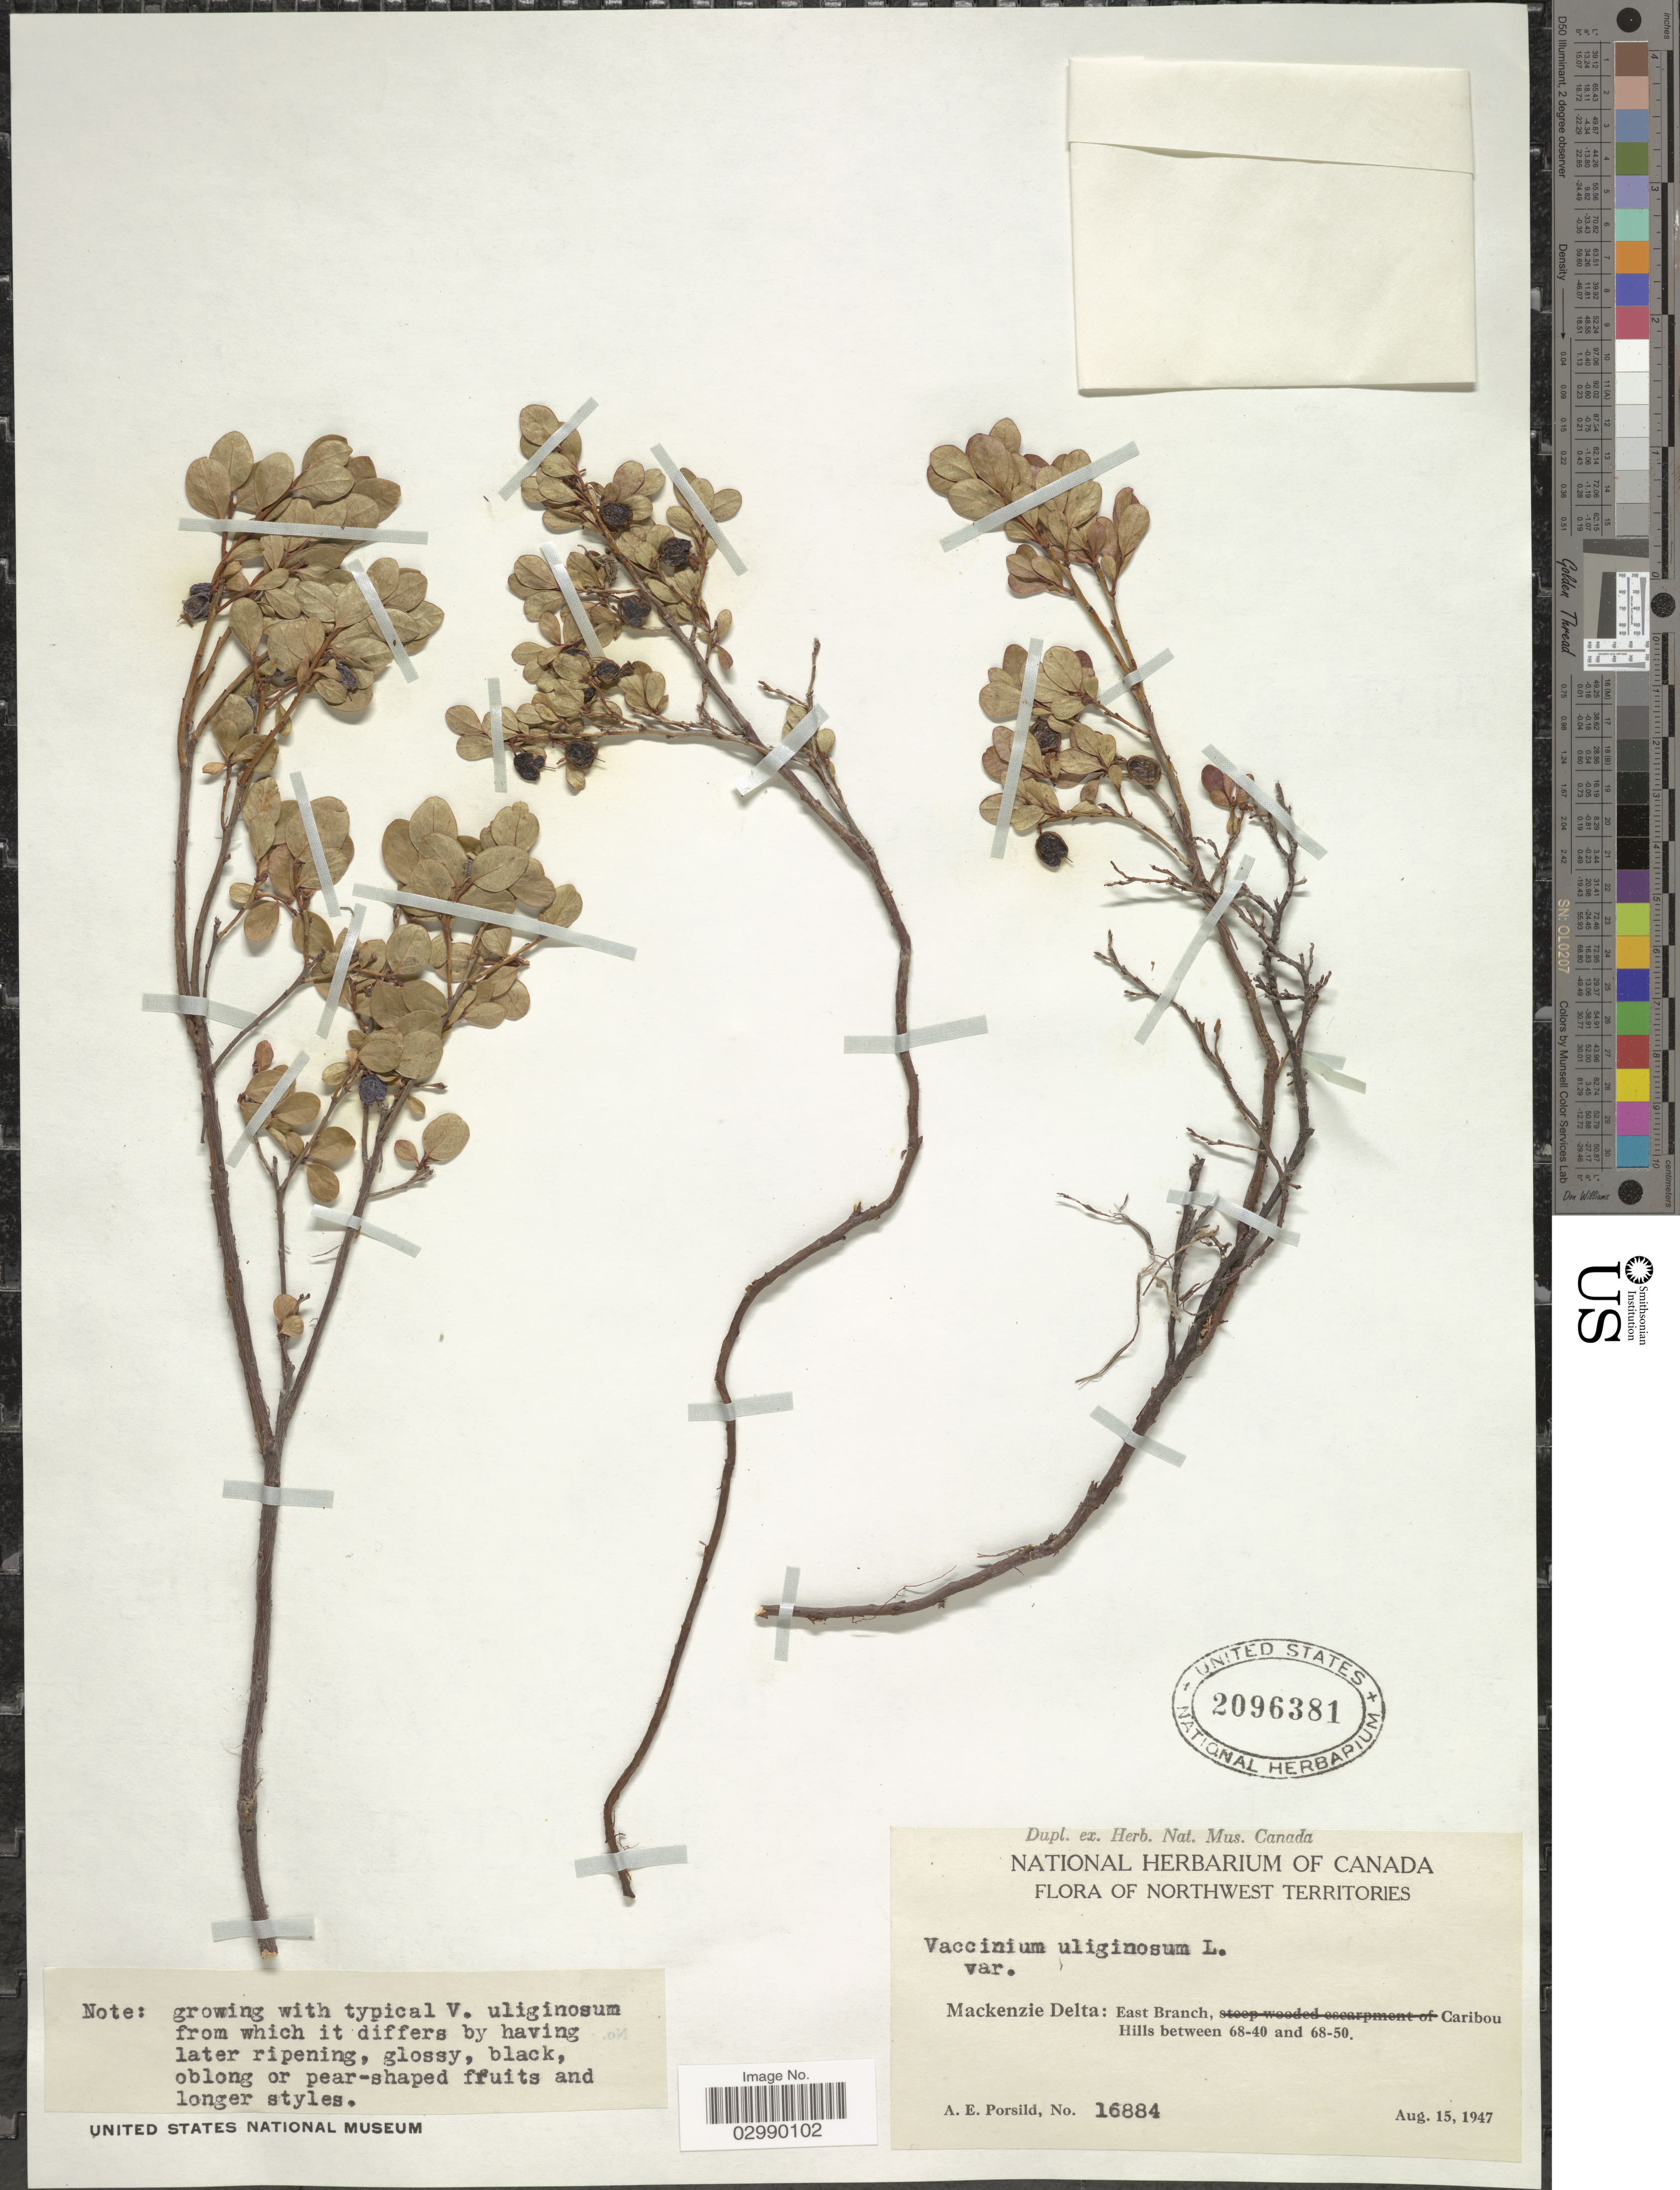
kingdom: Plantae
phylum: Tracheophyta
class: Magnoliopsida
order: Ericales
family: Ericaceae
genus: Vaccinium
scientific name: Vaccinium uliginosum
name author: L.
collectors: A. E. Porsild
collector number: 16884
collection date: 1947-08-15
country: Canada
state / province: Northwest Territories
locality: Mackenzie Delta: East Branch, Caribou Hills 68-40 and 68-50.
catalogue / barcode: US 2096381